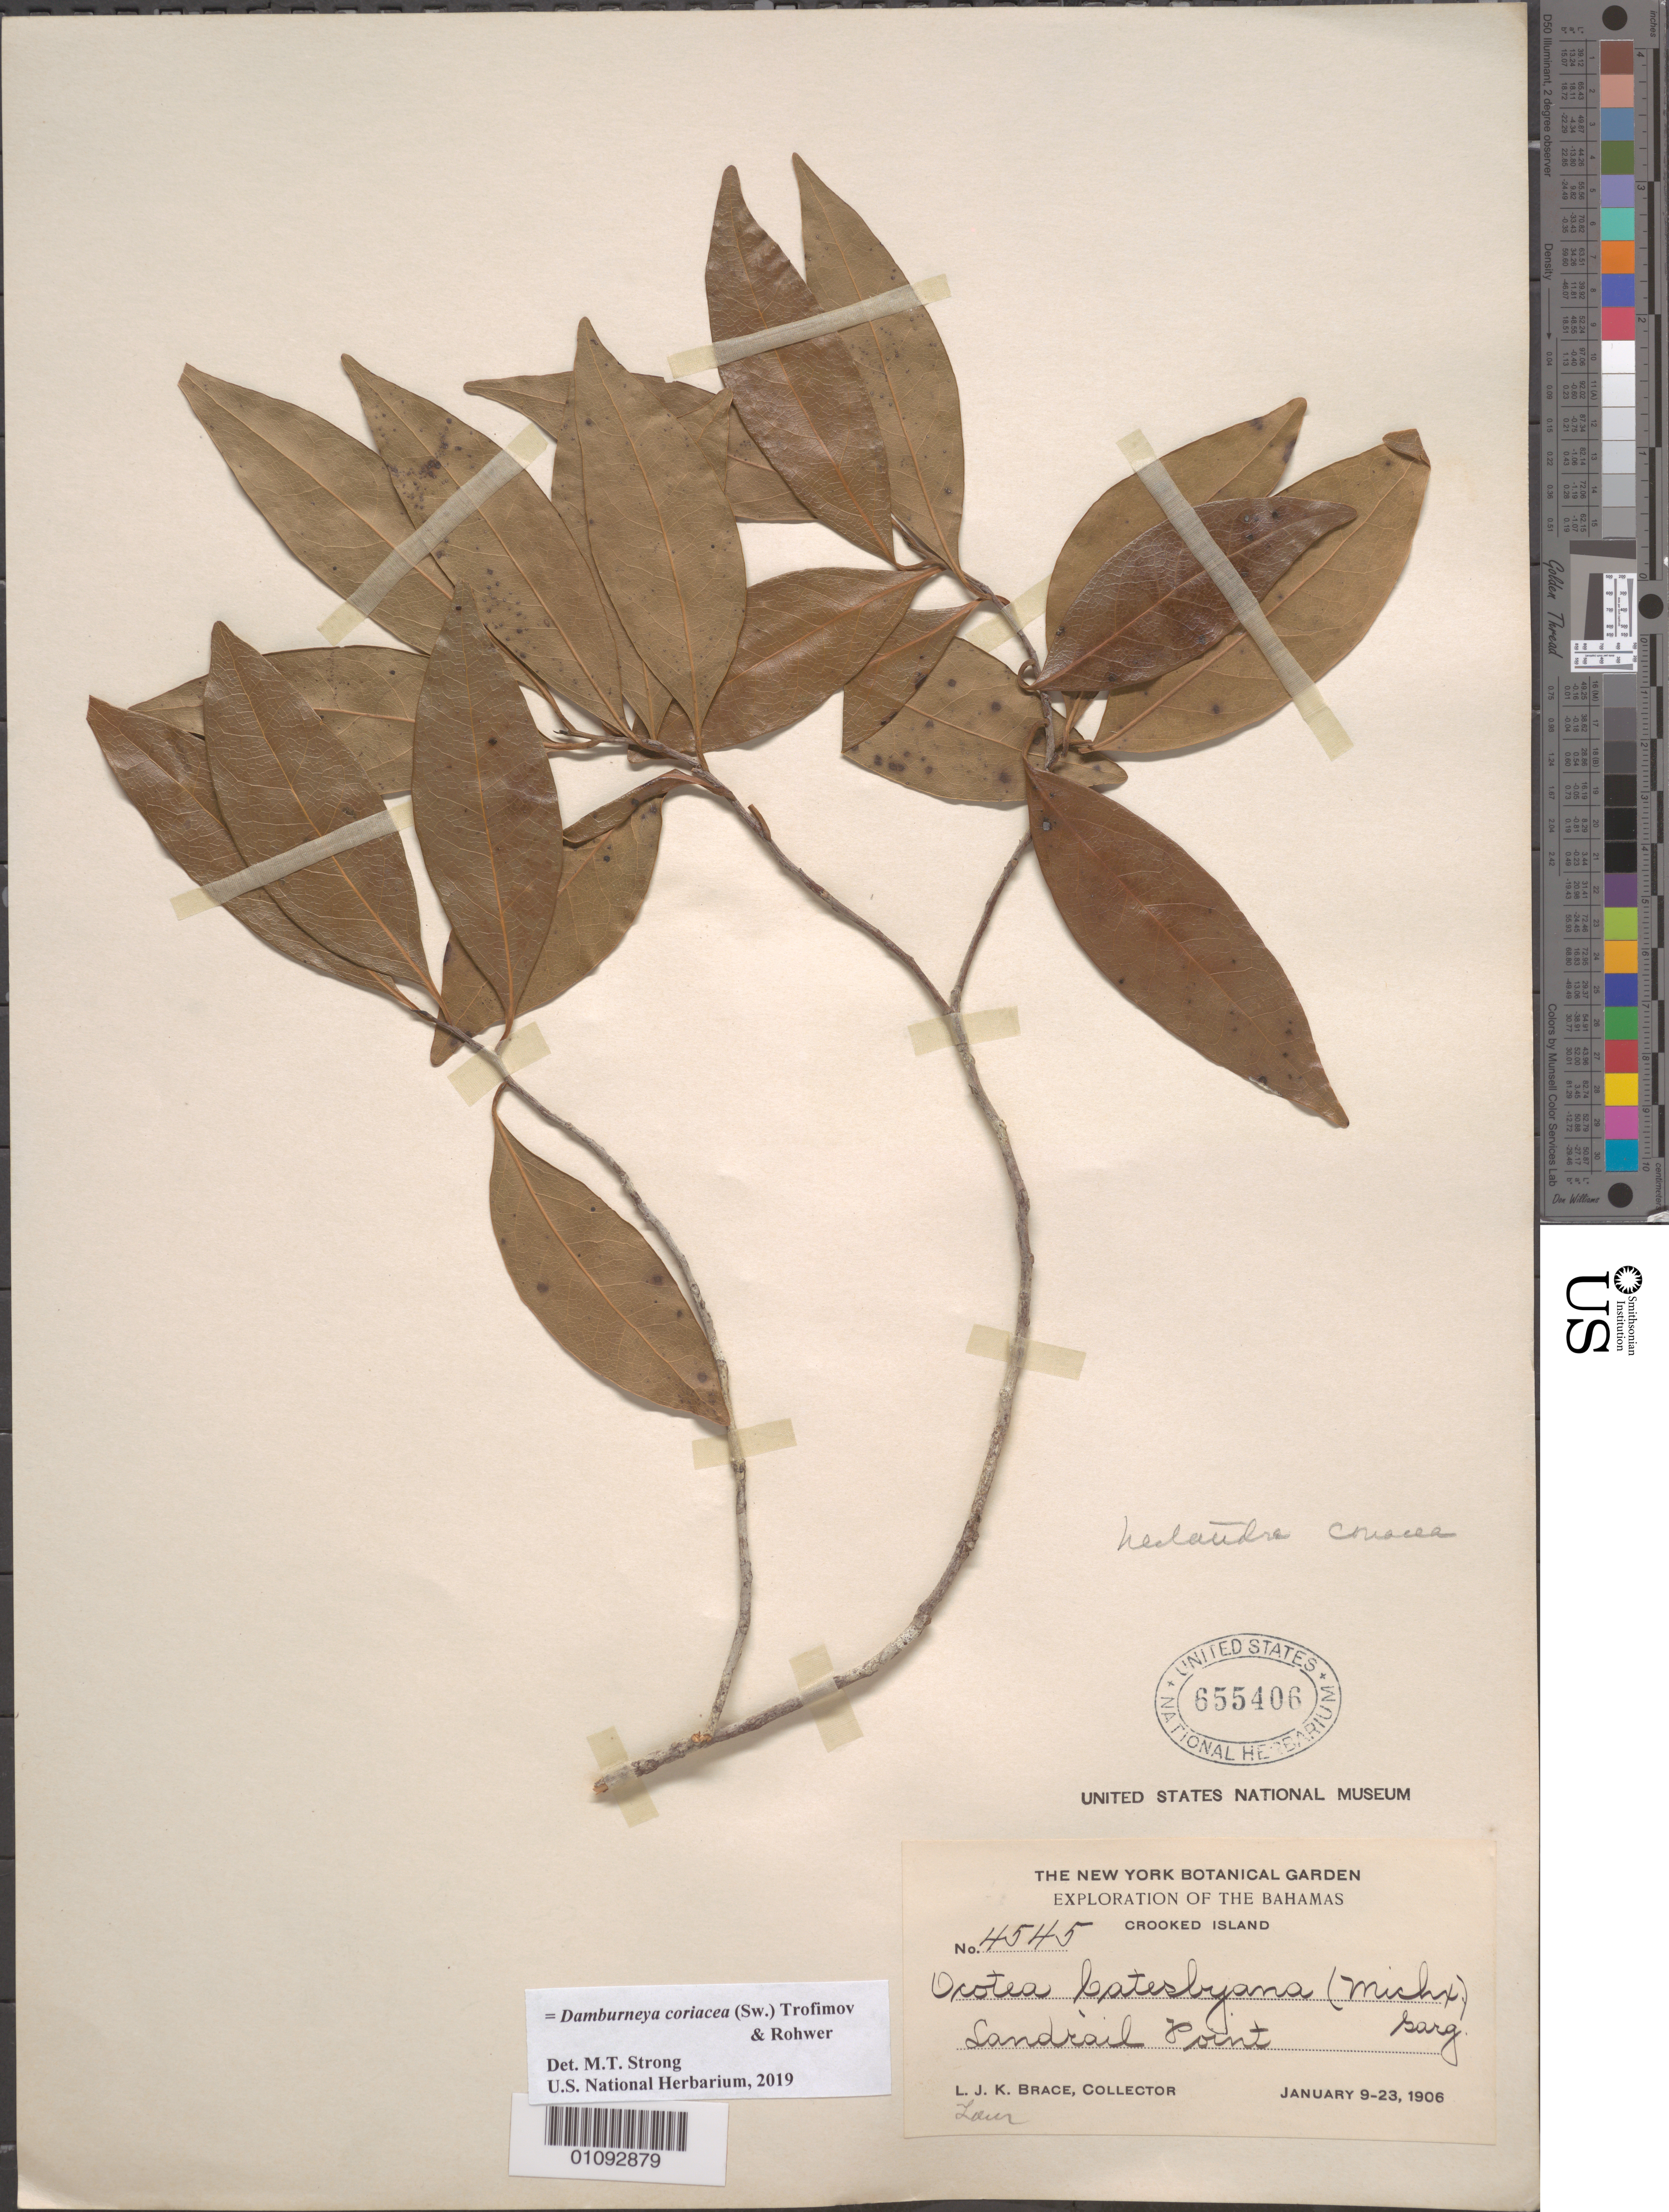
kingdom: Plantae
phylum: Tracheophyta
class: Magnoliopsida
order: Laurales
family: Lauraceae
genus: Damburneya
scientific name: Damburneya coriacea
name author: (Sw.) Trofimov & Rohwer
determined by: Strong, M. T., (US), Smithsonian Institution - National Museum of Natural History (UNITED STATES)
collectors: L. J. K. Brace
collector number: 4545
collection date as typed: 09 Jan 1906 to 23 Jan 1906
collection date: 1906-01-09/1906-01-23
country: Bahamas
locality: Sandrail Point.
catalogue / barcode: US 655406